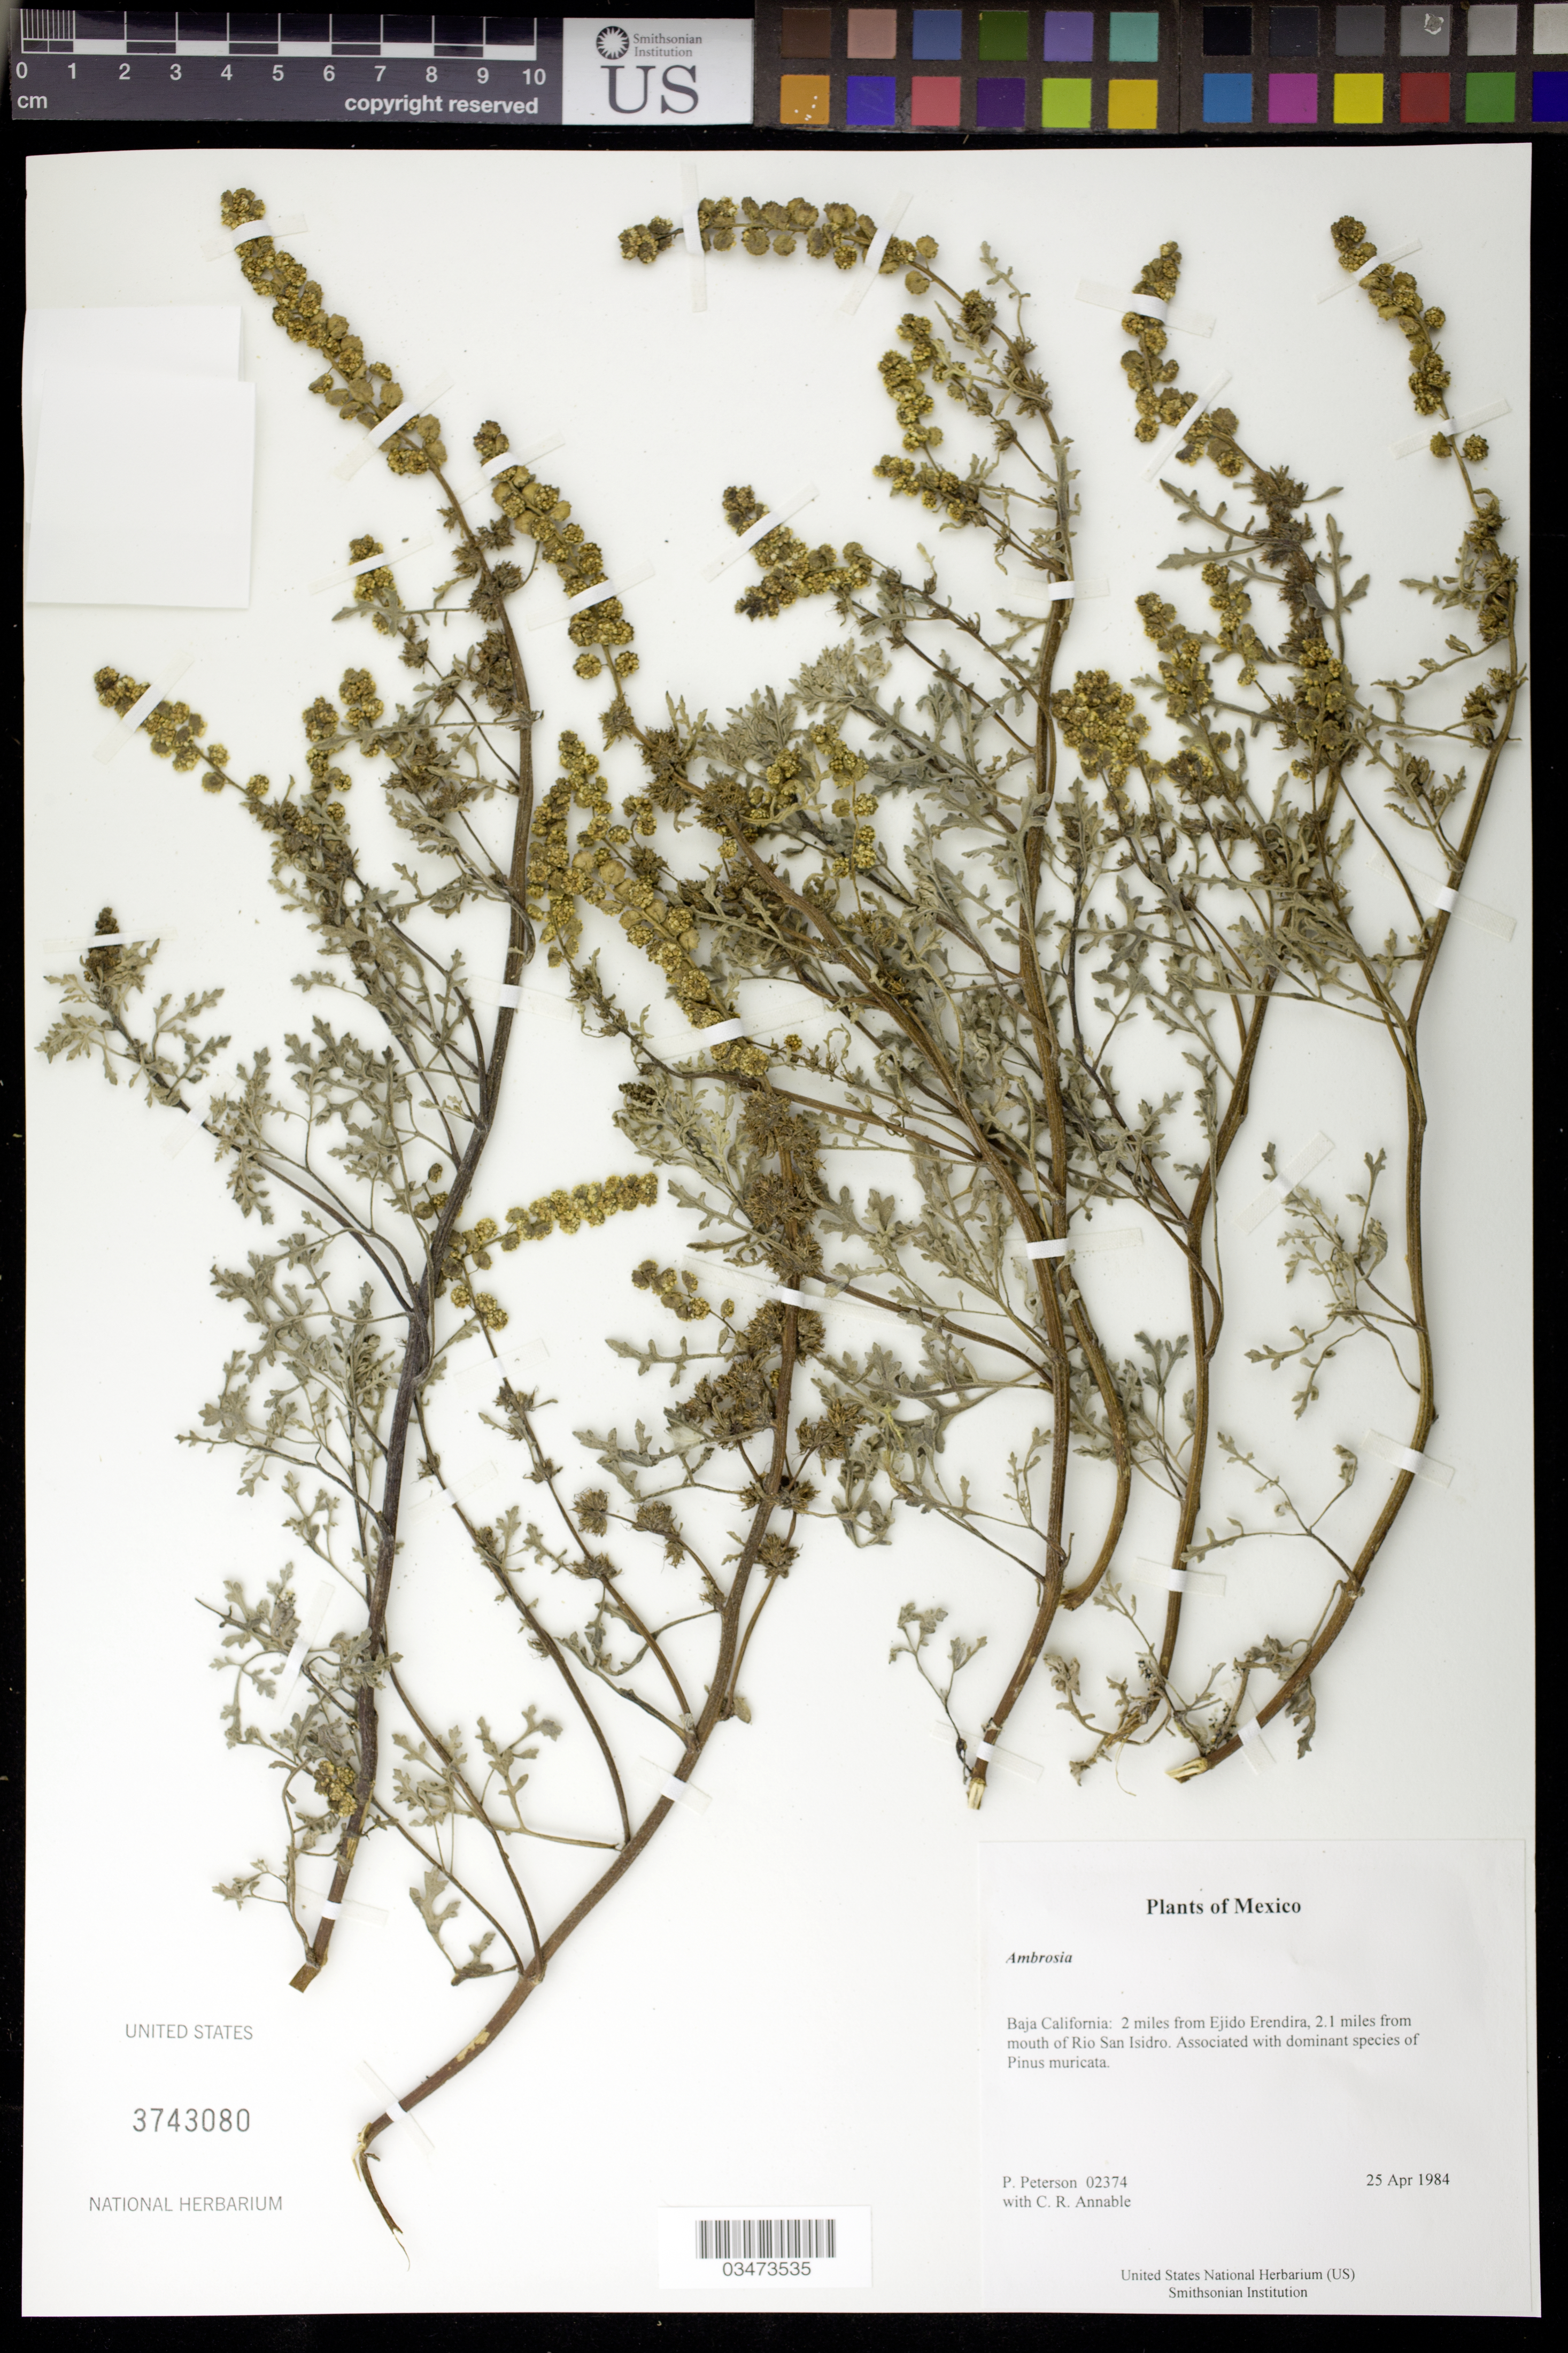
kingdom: Plantae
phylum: Tracheophyta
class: Magnoliopsida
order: Asterales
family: Asteraceae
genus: Ambrosia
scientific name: Ambrosia sp.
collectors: P. M. Peterson & C. R. Annable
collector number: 02374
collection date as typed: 25 Apr 1984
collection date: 1984-04-25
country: Mexico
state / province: Baja California Norte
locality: Mouth of Arroyo Hediondo.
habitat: Beach, associated with dominants Frankenia grandifolia and Salicornia subterminalis.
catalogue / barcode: US 3743080